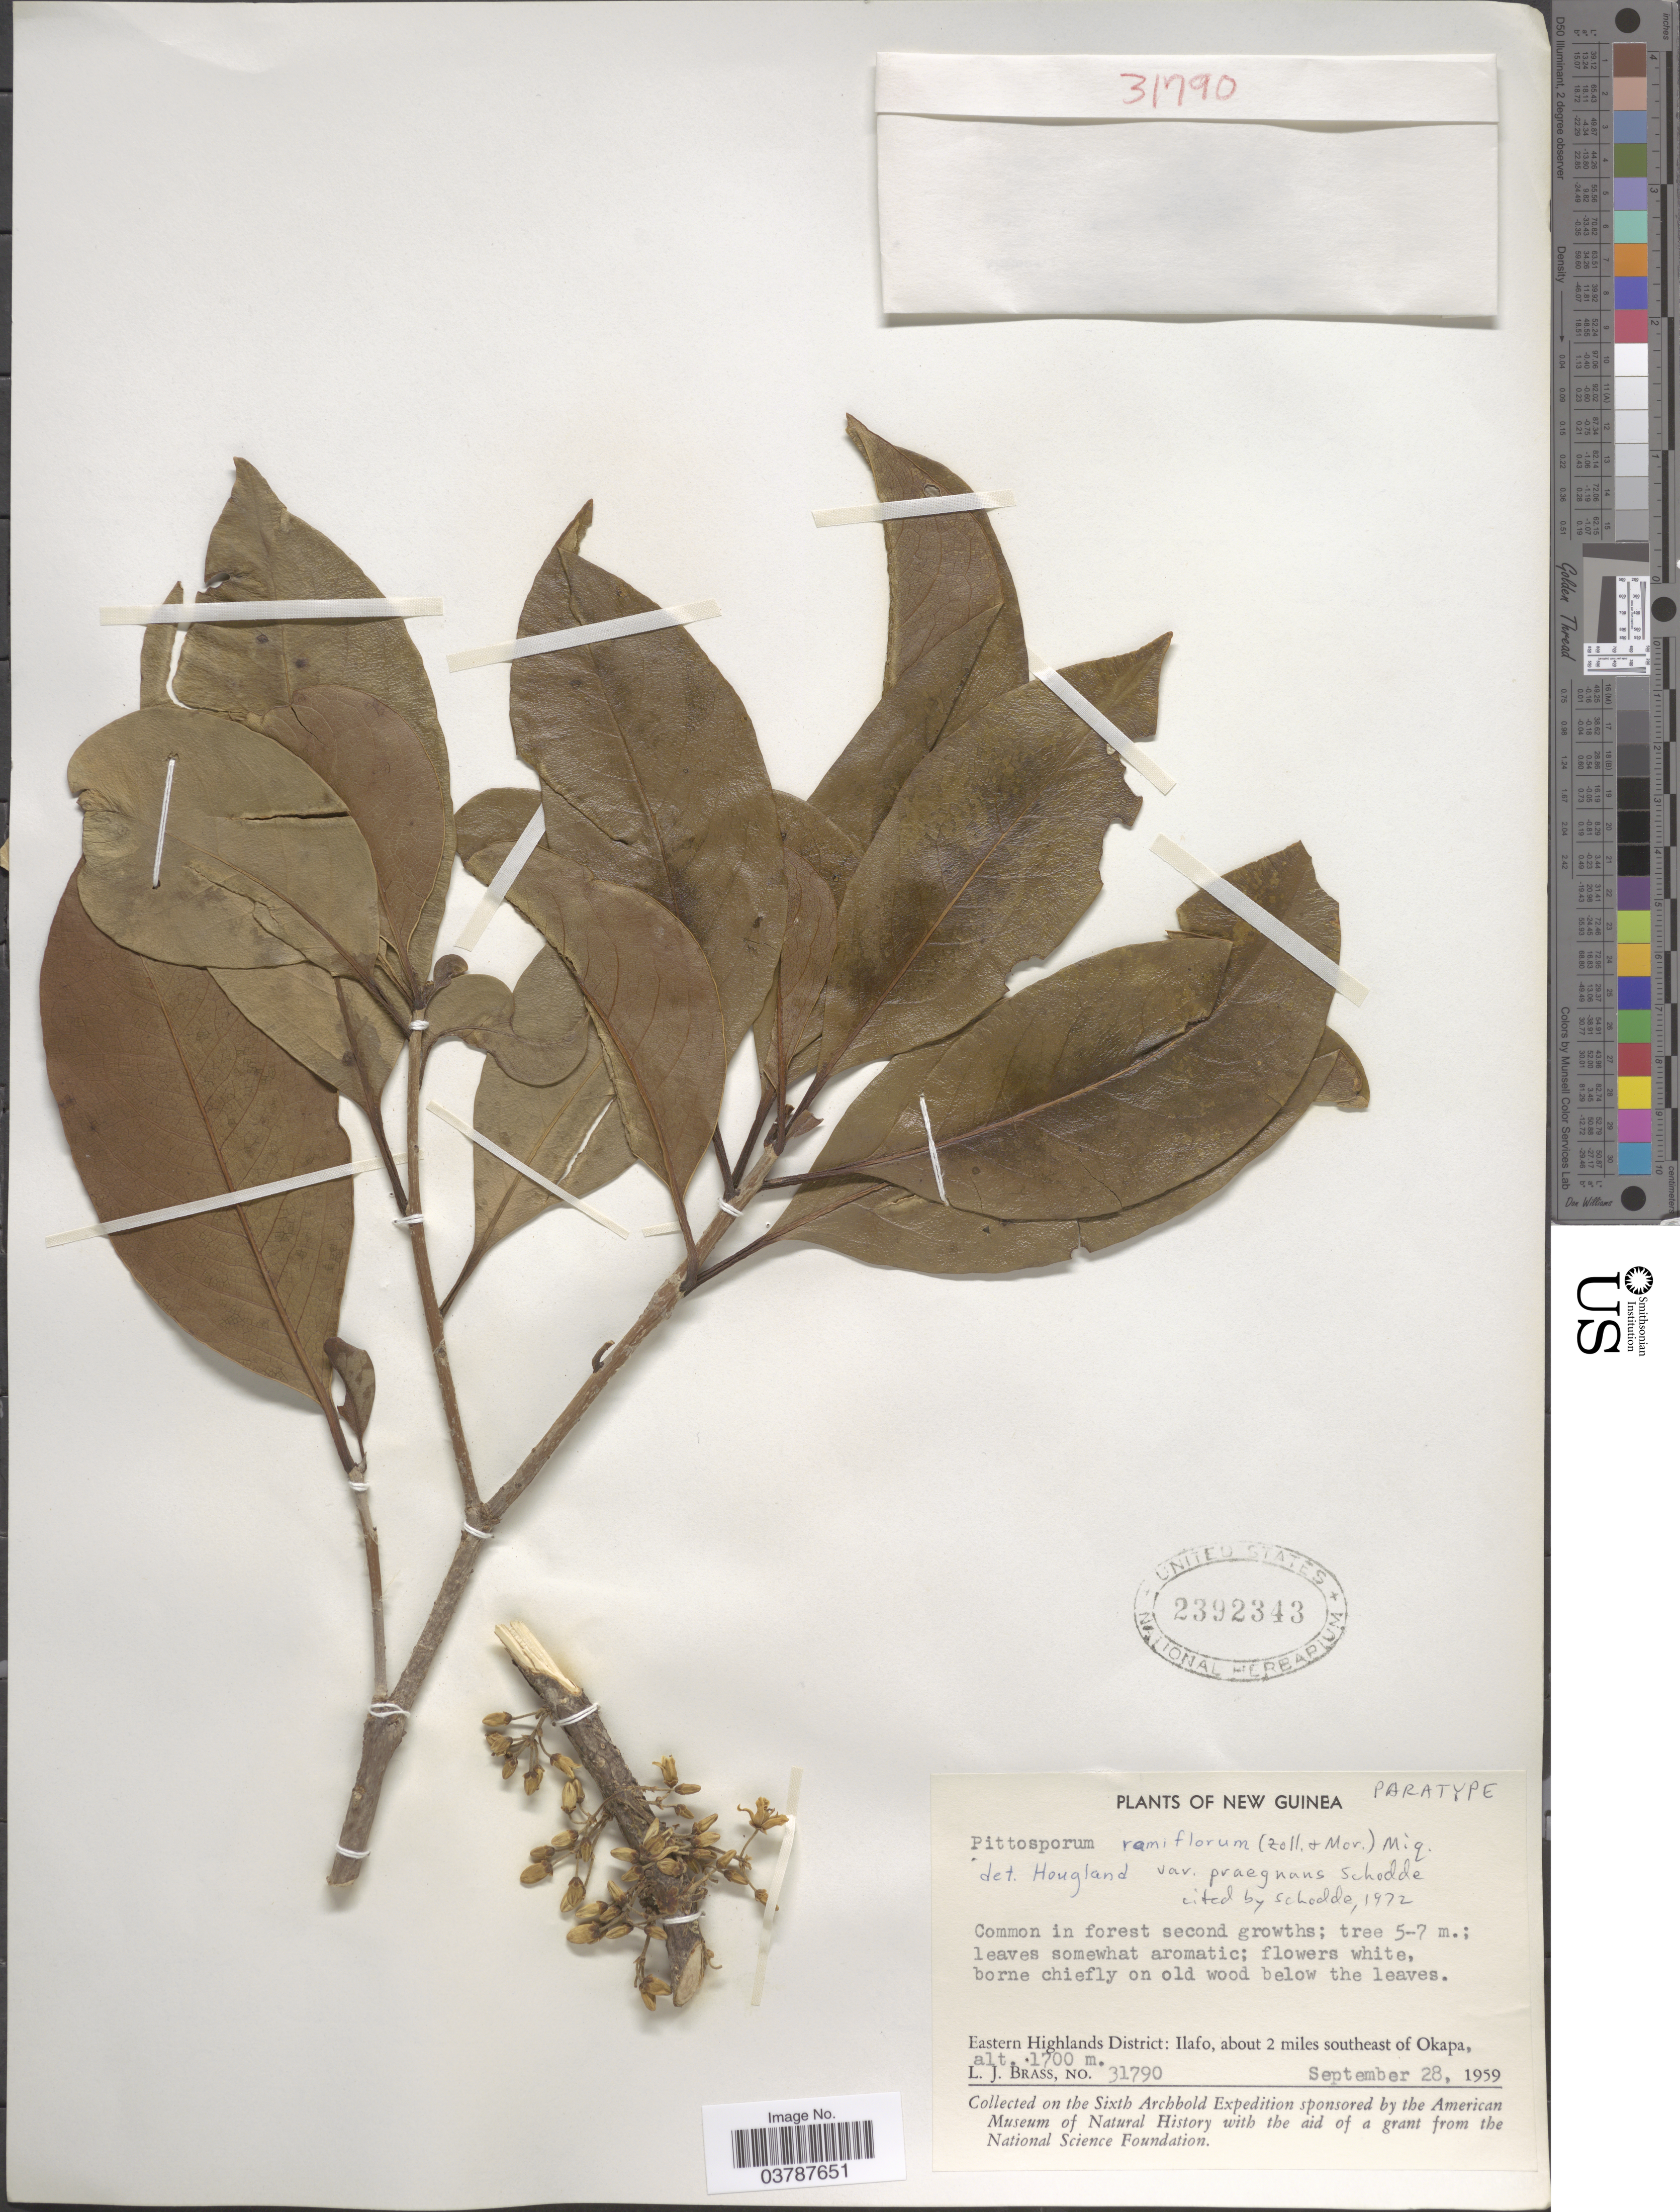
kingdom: Plantae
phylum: Tracheophyta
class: Magnoliopsida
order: Apiales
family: Pittosporaceae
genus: Pittosporum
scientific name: Pittosporum ramiflorum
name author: (Zoll. & Mor.) Zoll.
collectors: L. J. Brass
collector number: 31790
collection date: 1959-09-28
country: Papua New Guinea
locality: New Guinea. Eastern Highlands District: Ilafo, about 2 miles southeast of Okapa.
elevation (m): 1700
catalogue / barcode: US 2392343